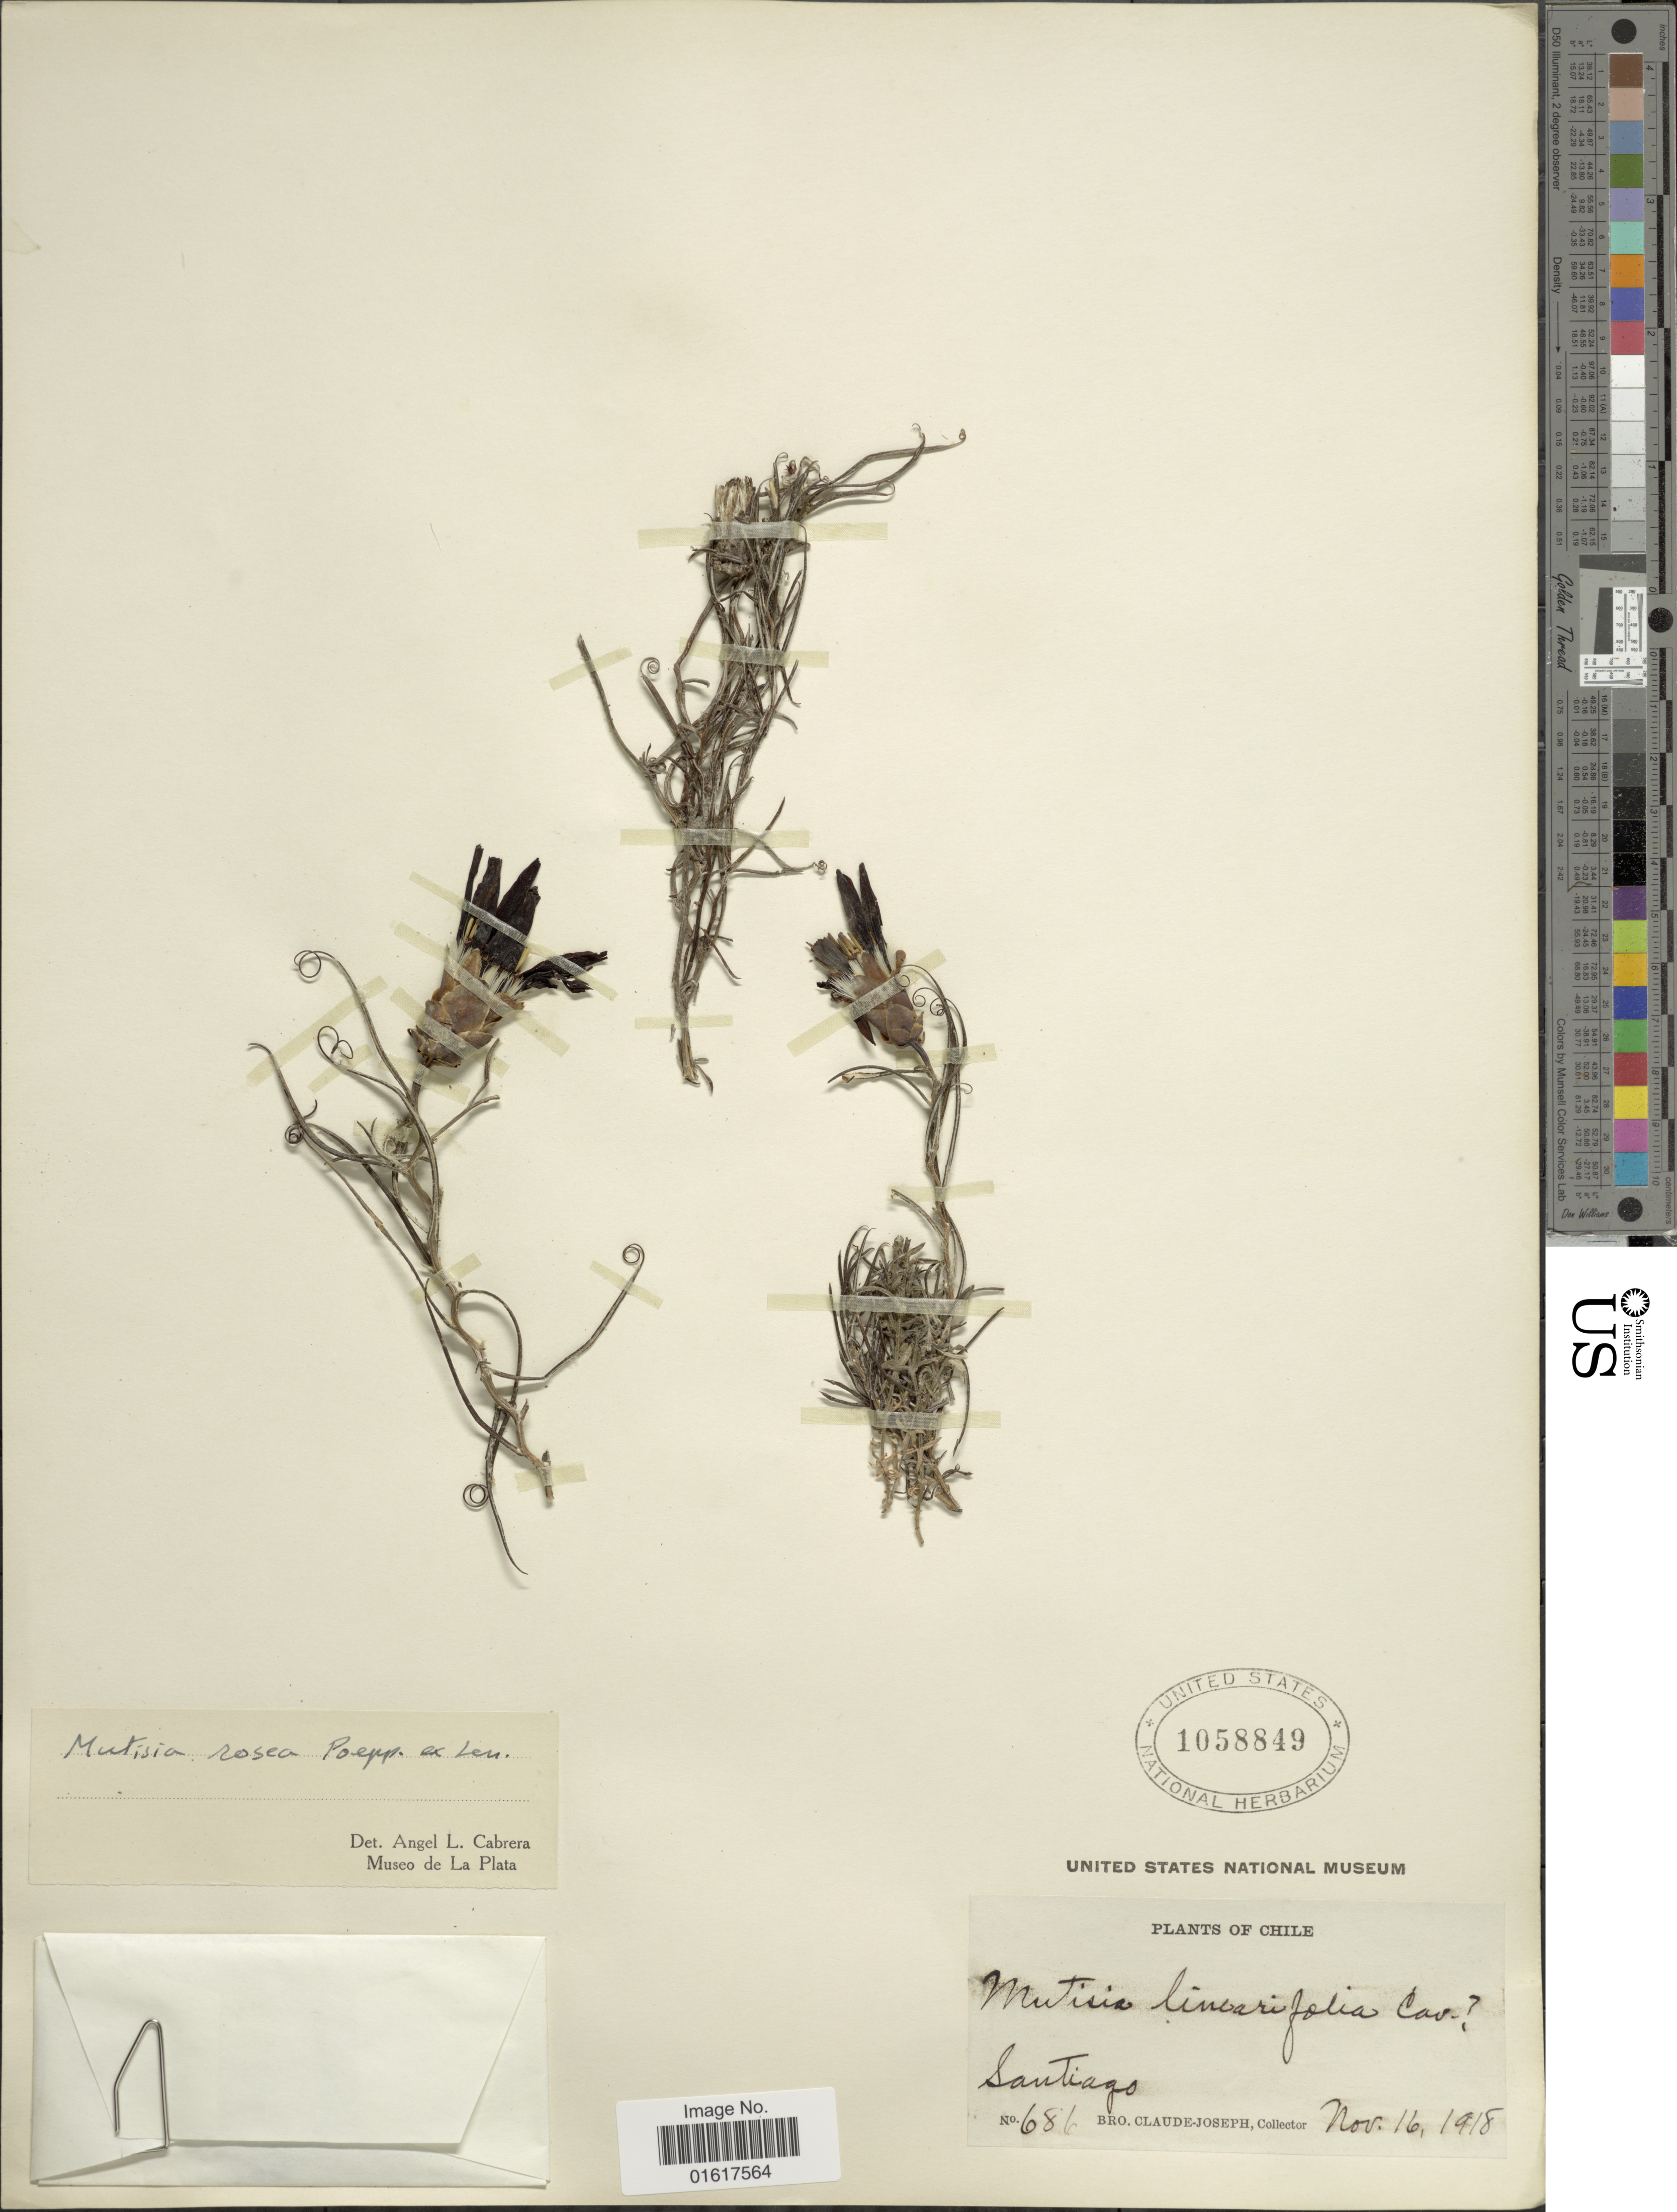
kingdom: Plantae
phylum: Tracheophyta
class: Magnoliopsida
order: Asterales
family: Asteraceae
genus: Mutisia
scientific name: Mutisia rosea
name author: Poepp. ex Less.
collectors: Bro. Claude-Joseph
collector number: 686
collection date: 1918-11-16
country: Chile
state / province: Región Metropolitana (RM)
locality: Santiago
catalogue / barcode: US 1058849